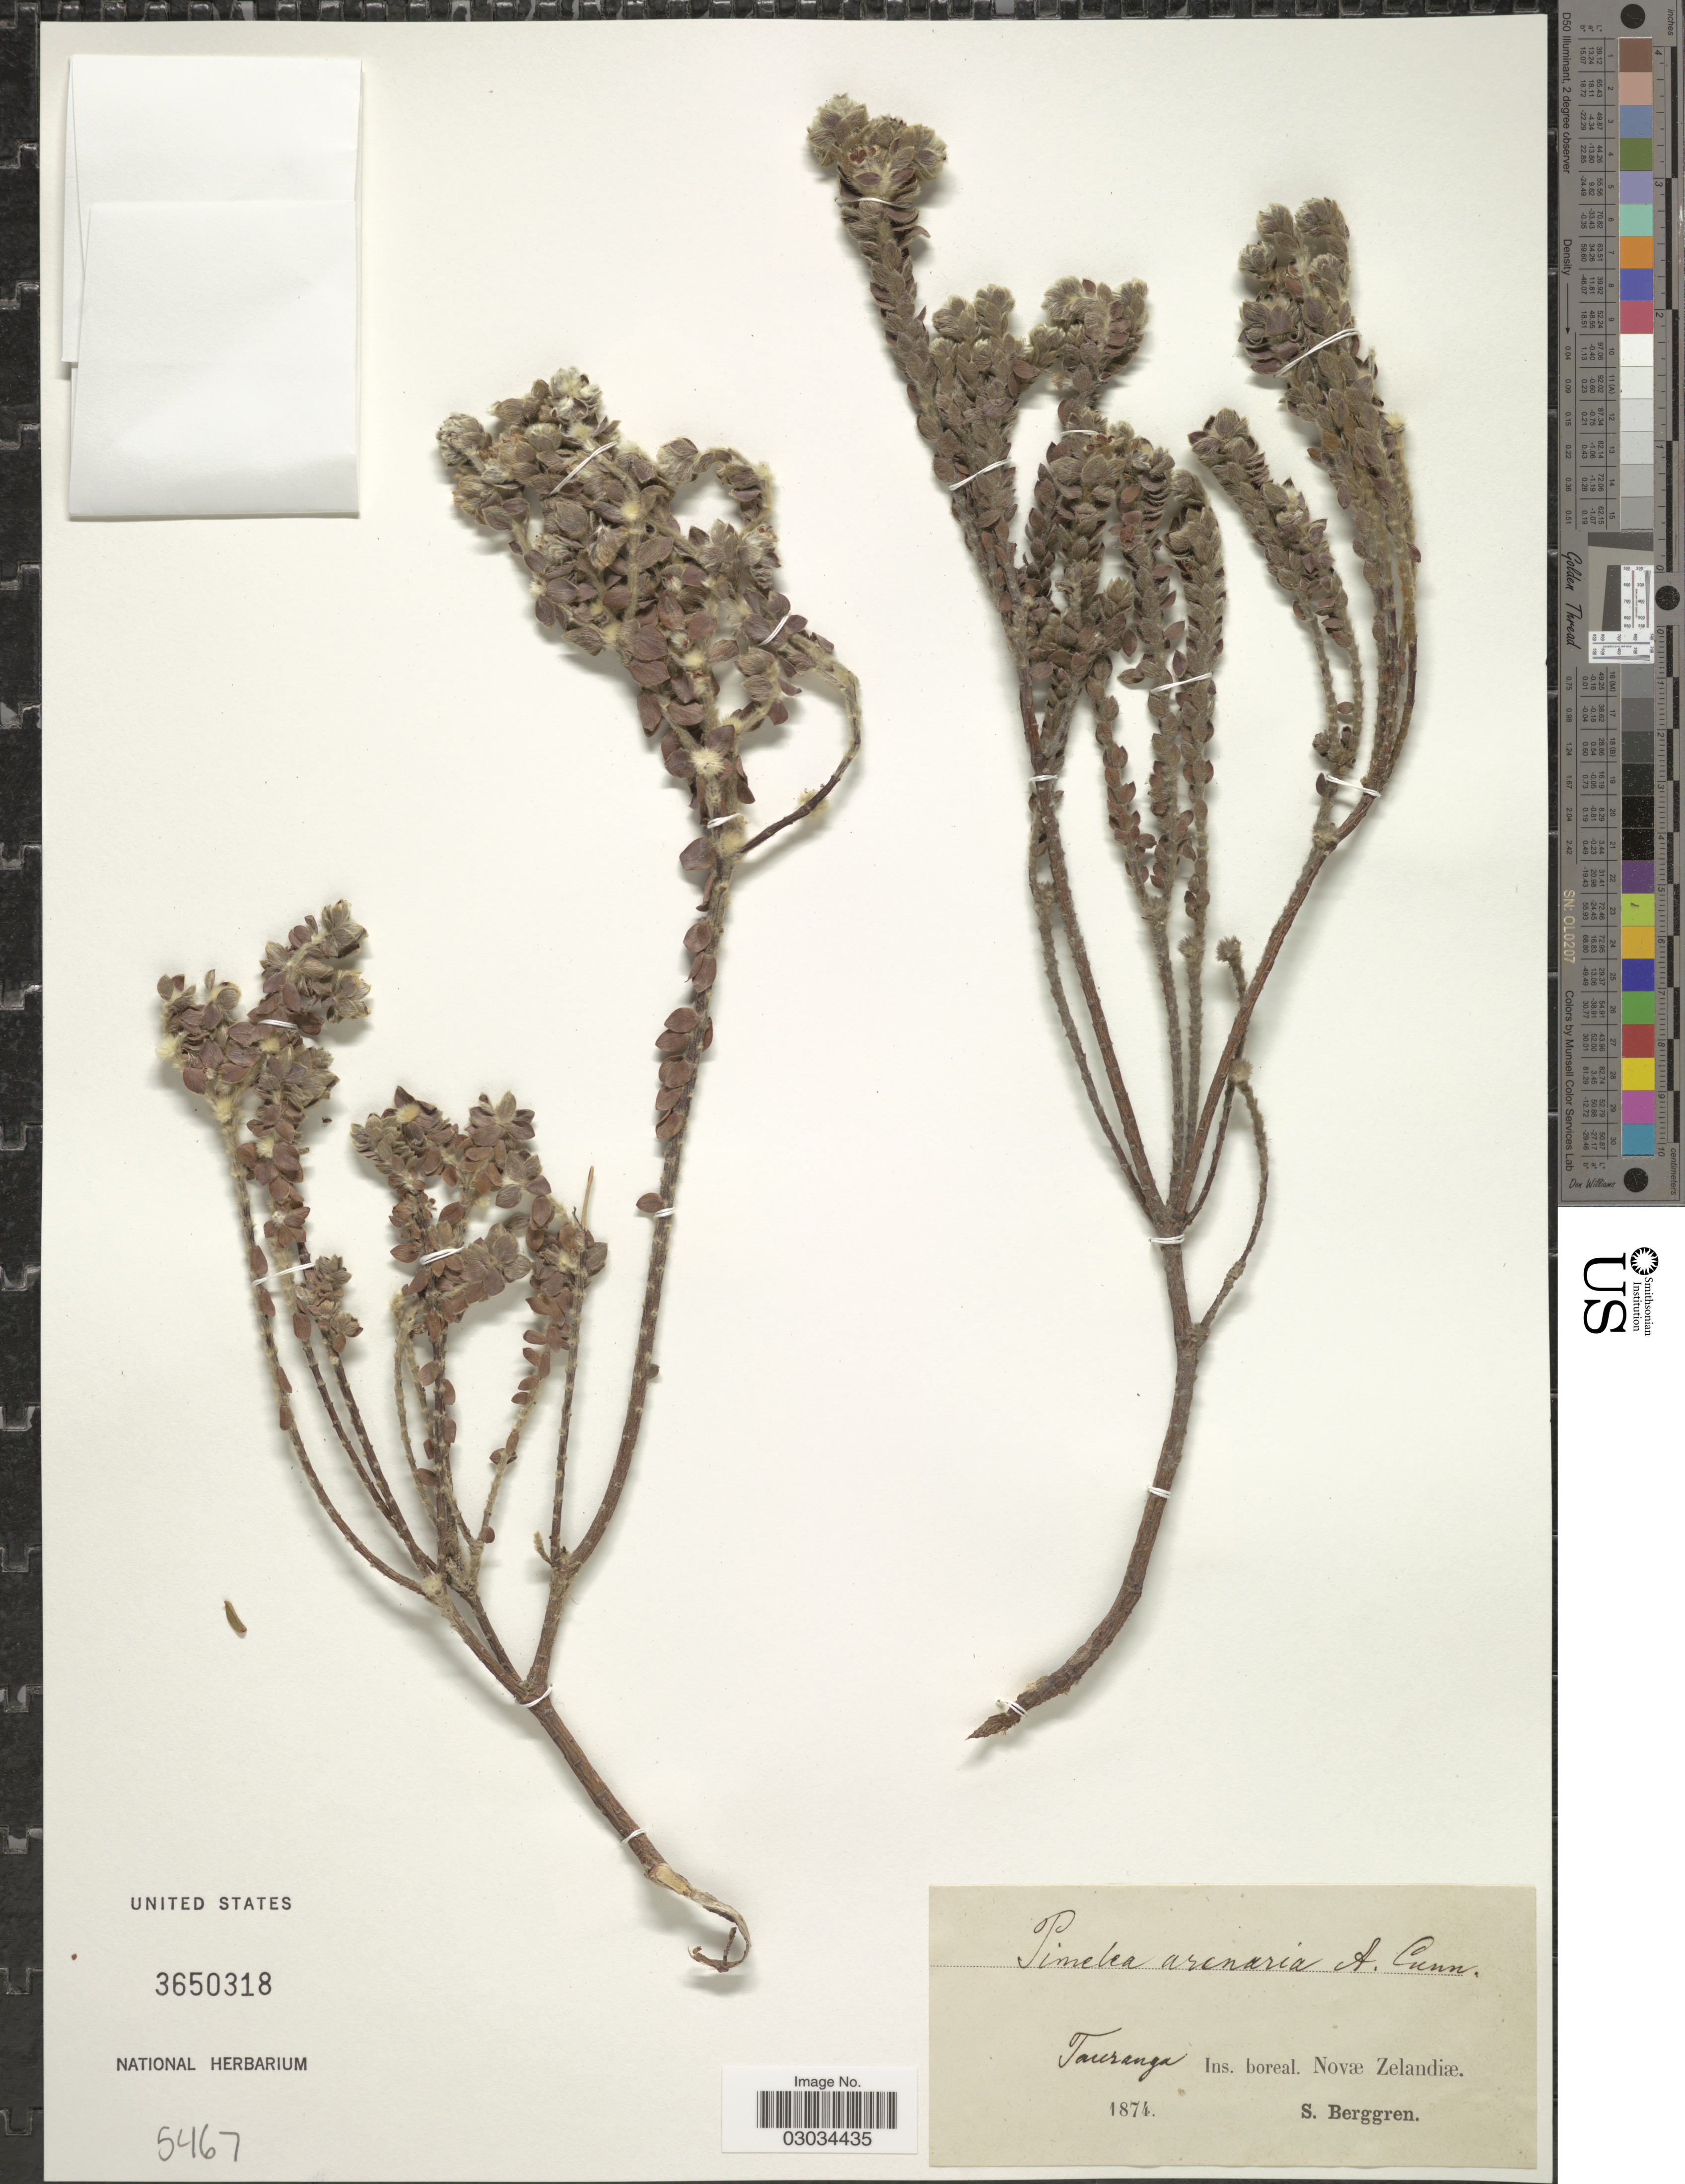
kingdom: Plantae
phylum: Tracheophyta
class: Magnoliopsida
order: Malvales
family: Thymelaeaceae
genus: Pimelea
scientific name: Pimelea arenaria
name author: A. Cunn.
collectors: S. Berggren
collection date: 1874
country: New Zealand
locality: Tauranga Ins. boreal. Novae Zelandiae.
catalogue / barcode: US 3650318